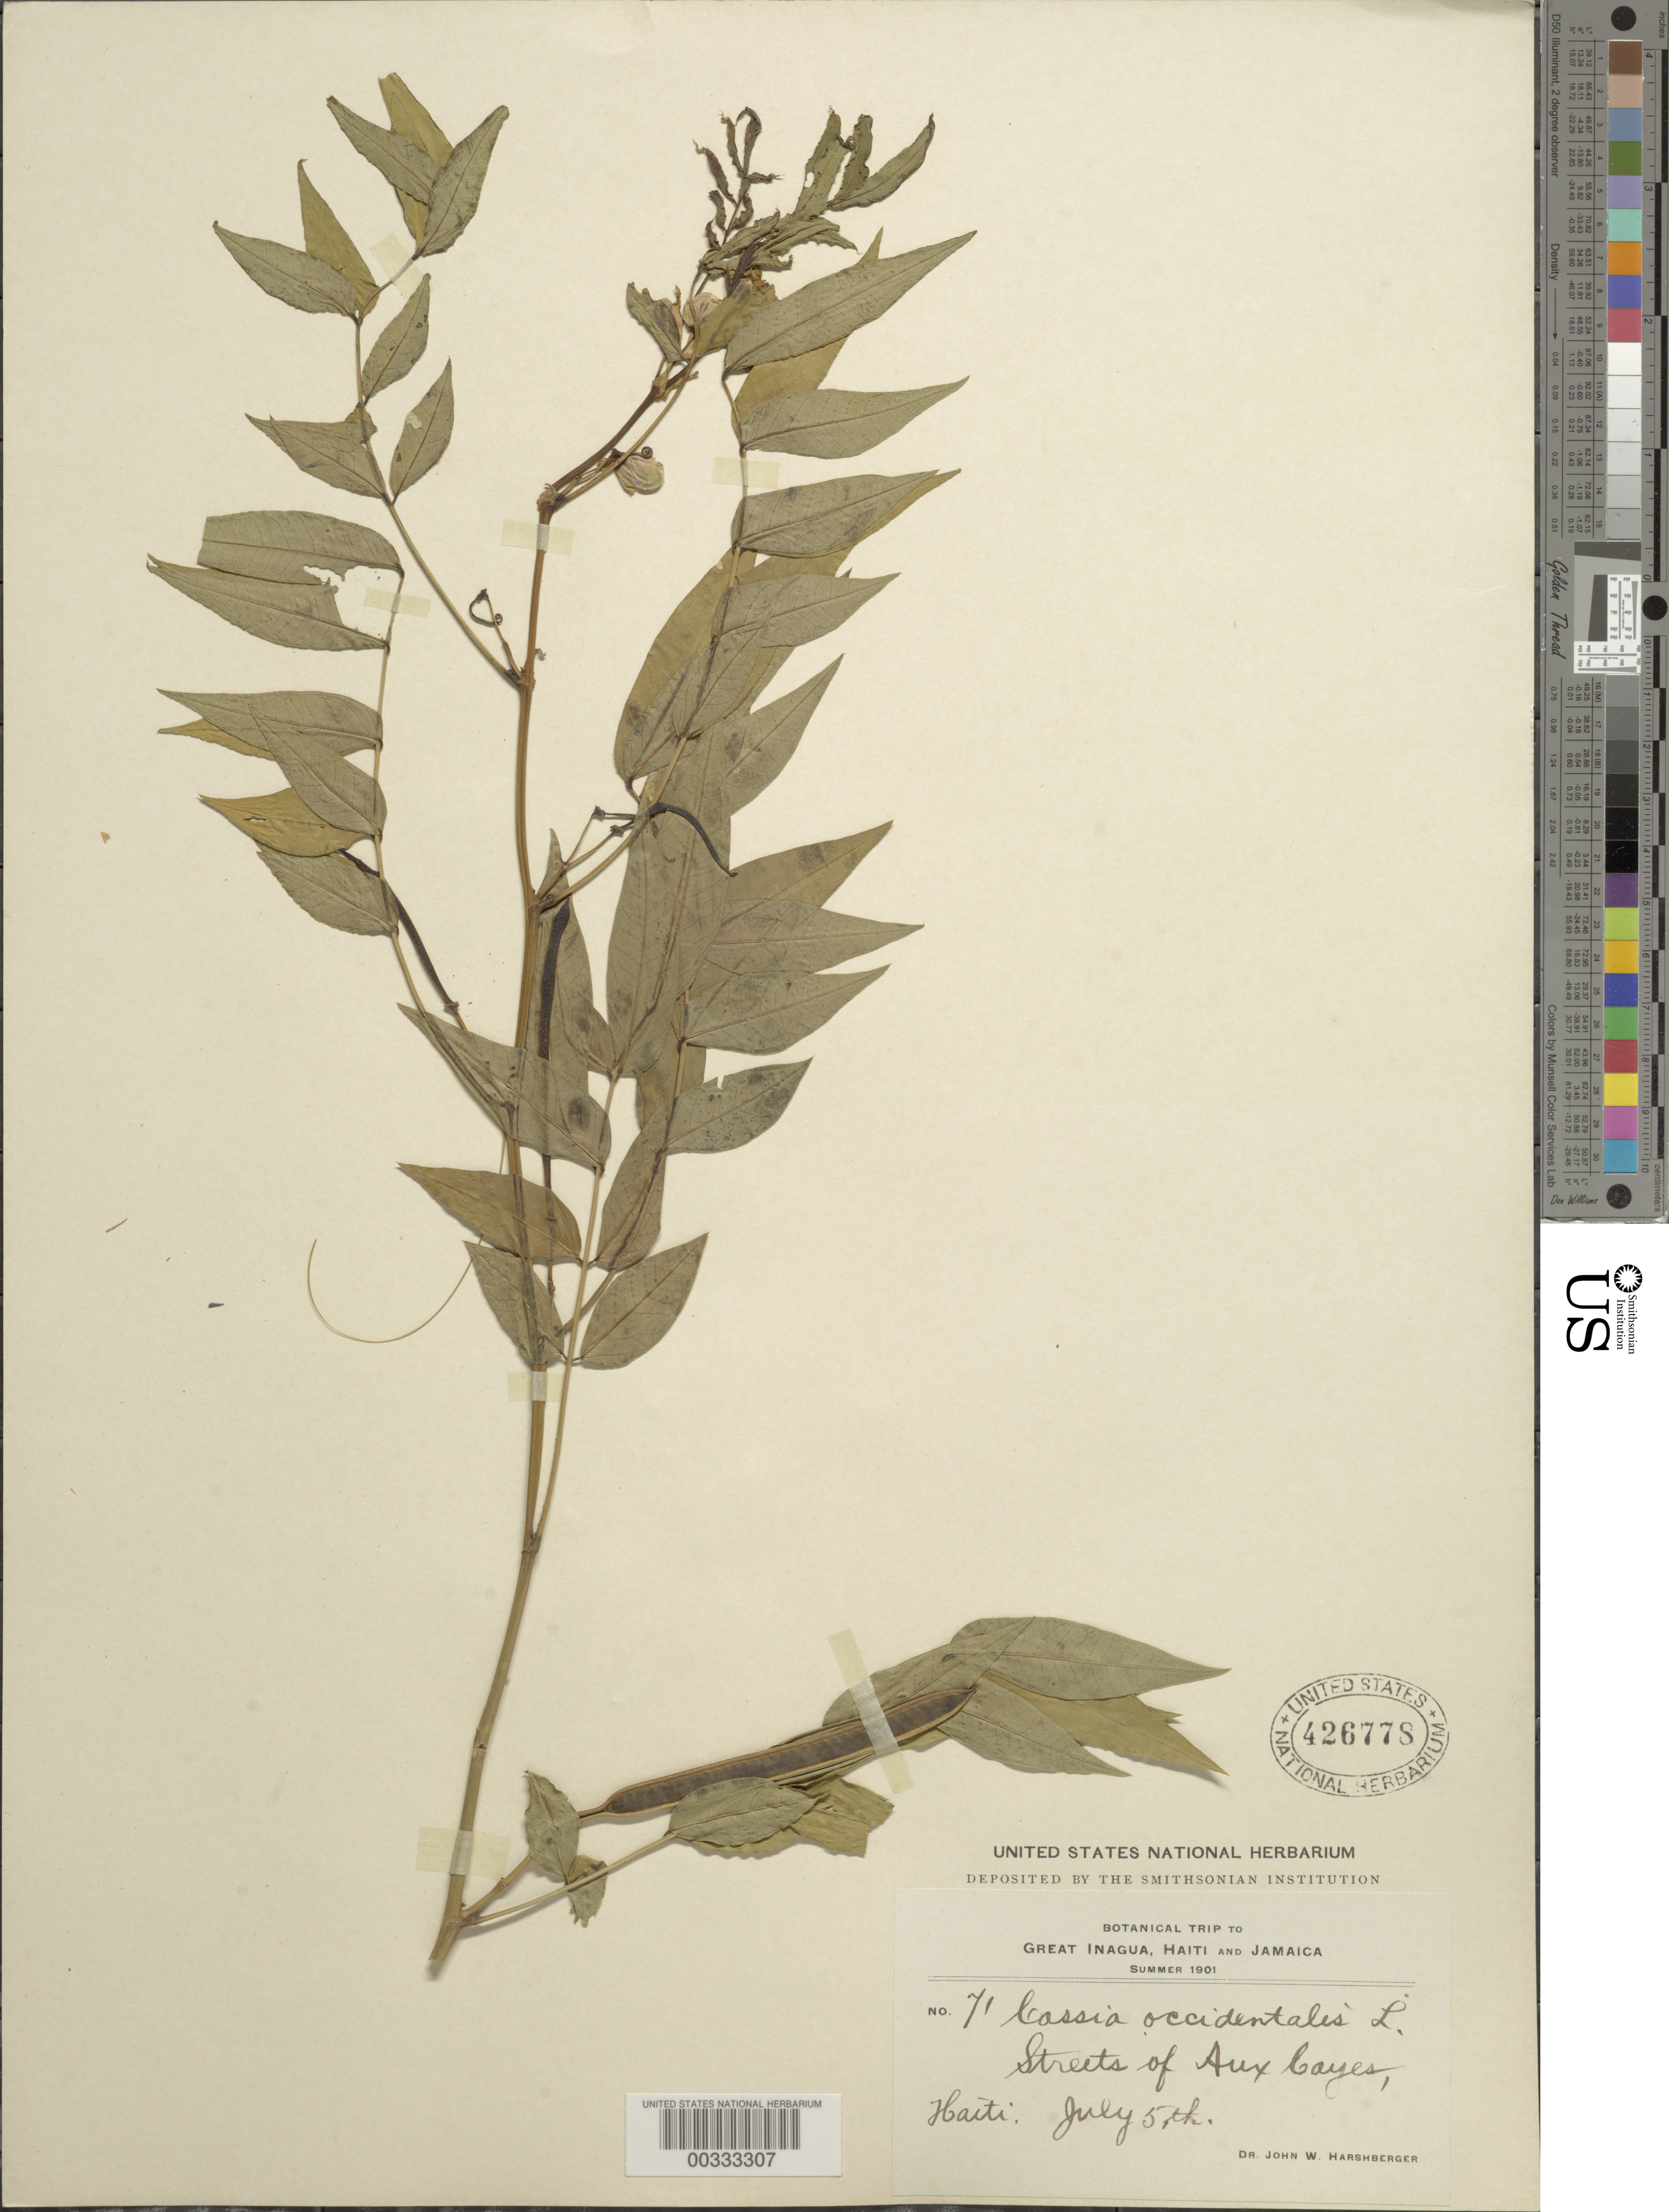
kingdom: Plantae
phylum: Tracheophyta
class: Magnoliopsida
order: Fabales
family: Fabaceae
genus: Senna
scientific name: Senna sophera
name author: (L.) Roxb.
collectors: J. W. Harshberger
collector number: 71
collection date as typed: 05 Jul 1901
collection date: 1901-07-05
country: Haiti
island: Hispaniola Island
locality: Aux cayes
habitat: Streets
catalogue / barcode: US 426778